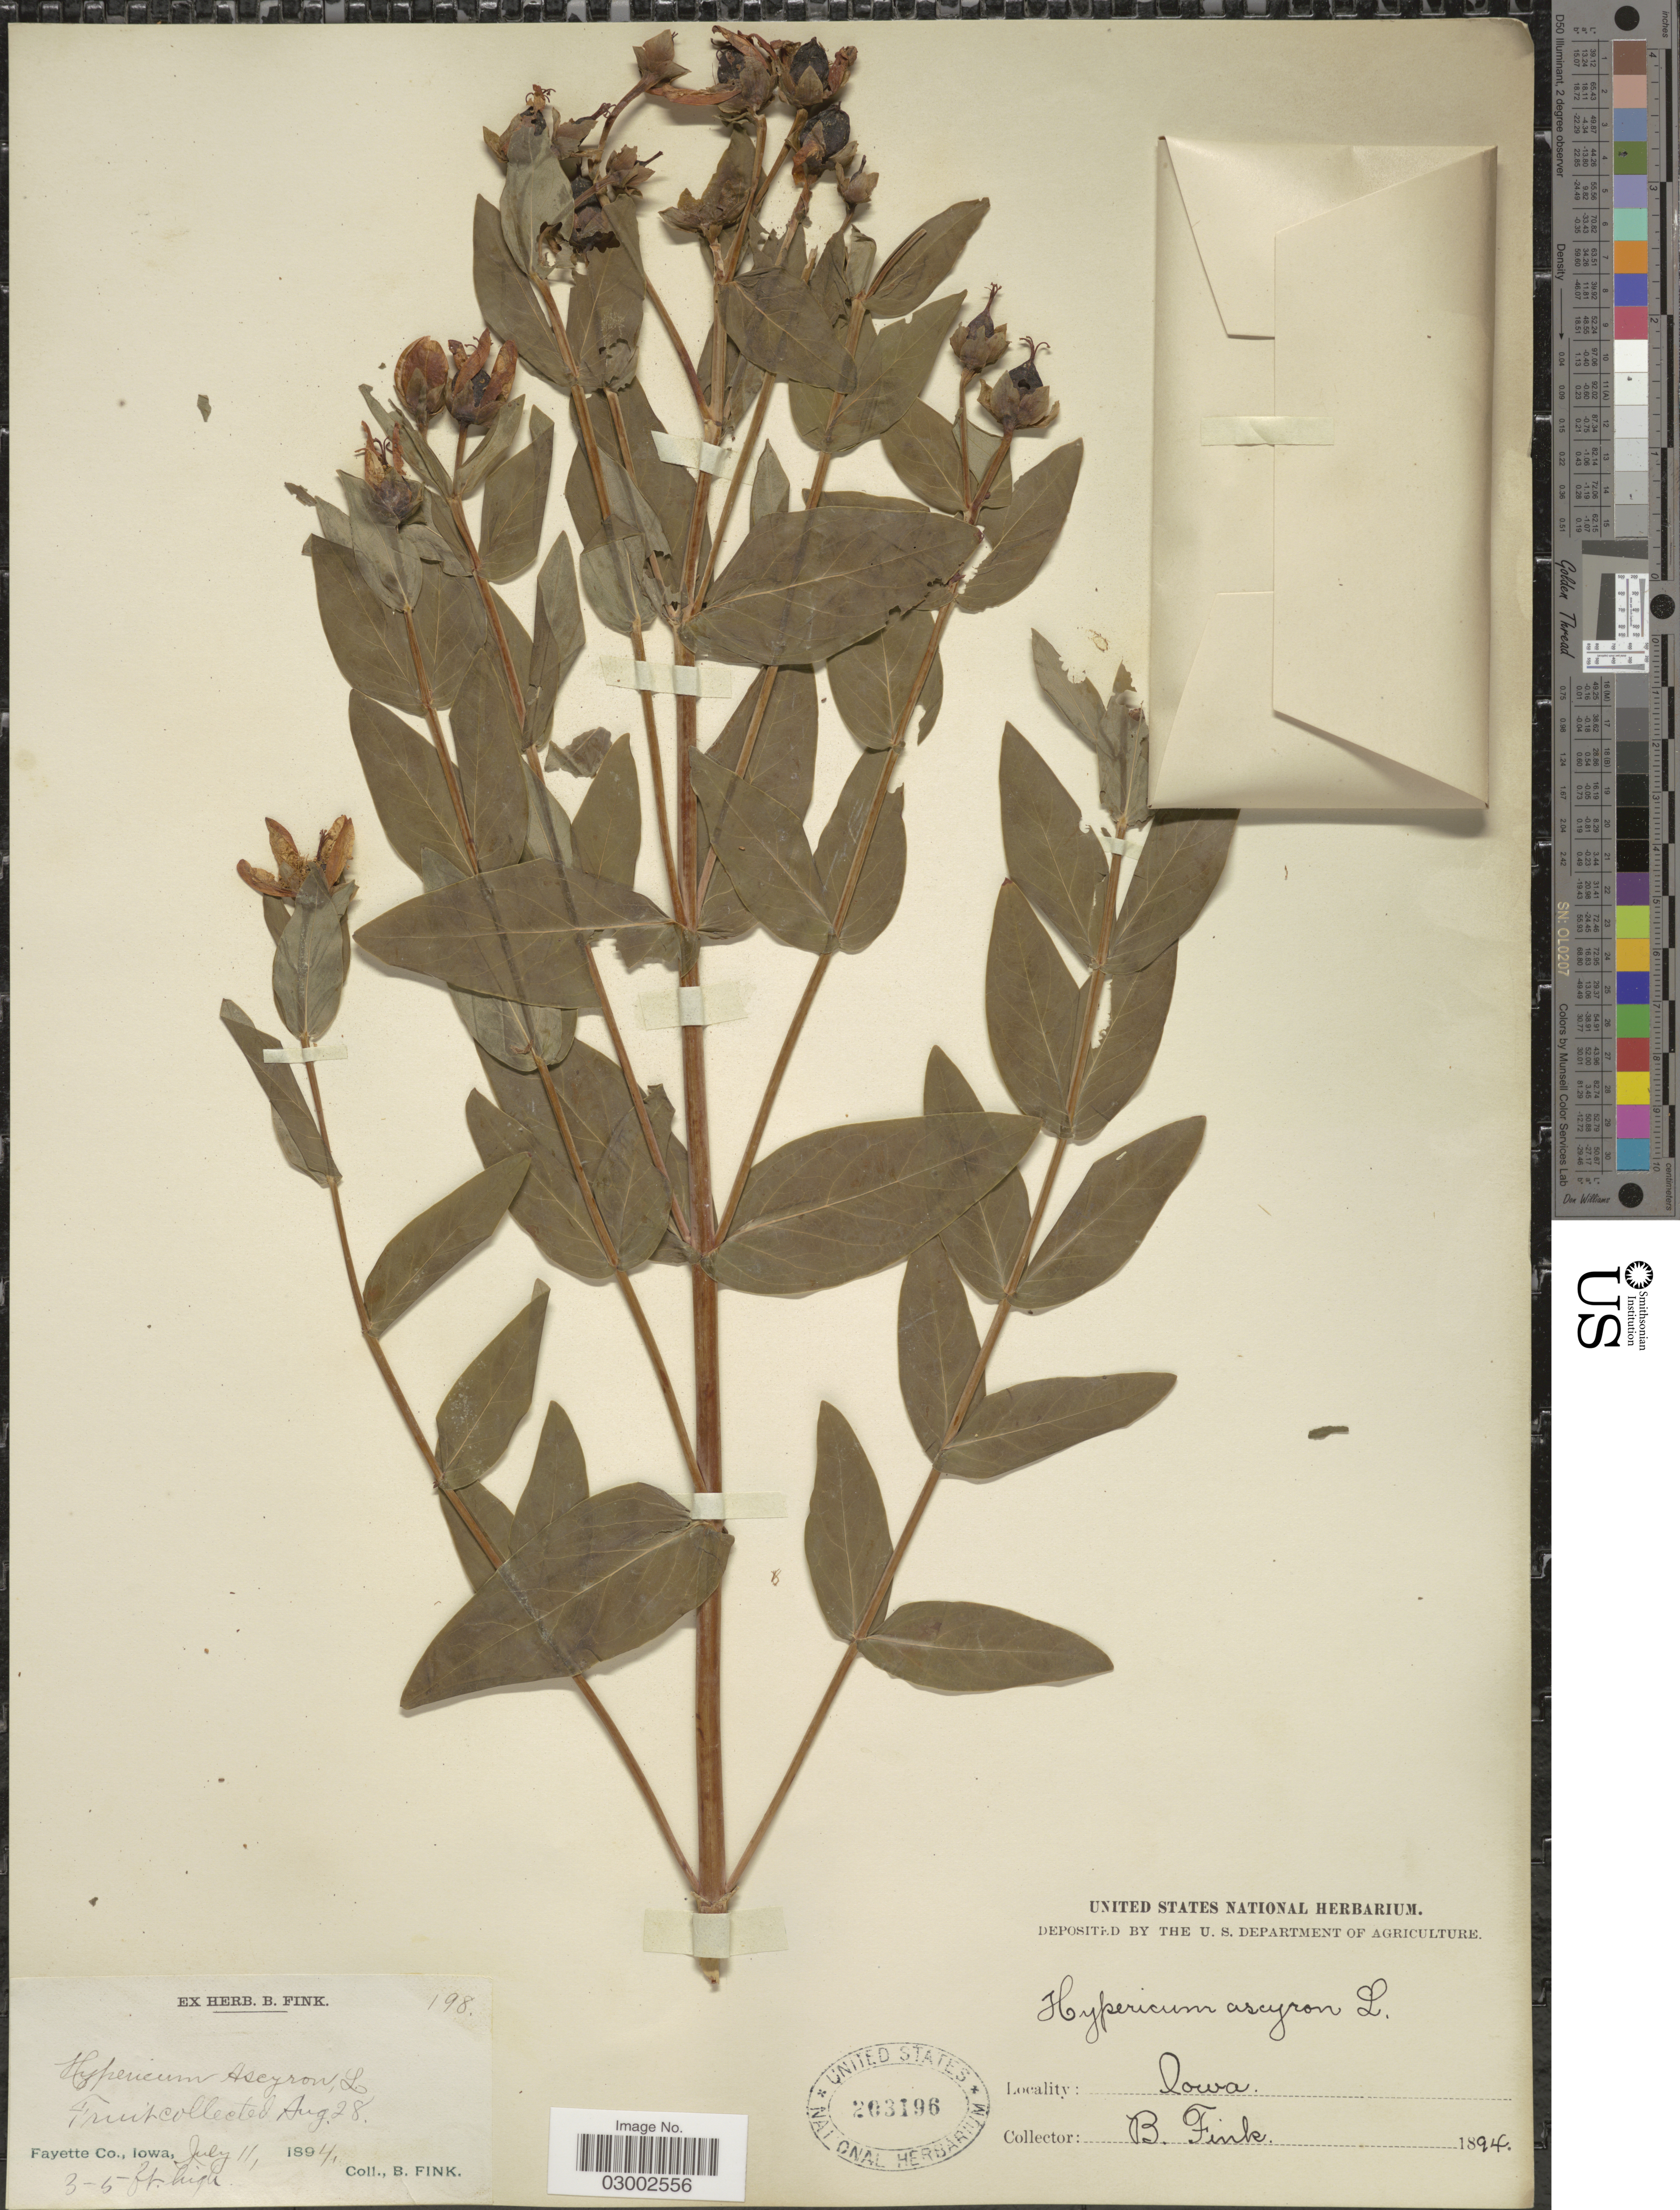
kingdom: Plantae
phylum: Tracheophyta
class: Magnoliopsida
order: Malpighiales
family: Hypericaceae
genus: Hypericum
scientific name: Hypericum ascyron subsp. pyramidatum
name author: (Aiton) N. Robson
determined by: Strong, Mark T., (BOT), Smithsonian Institution - National Museum of Natural History (UNITED STATES)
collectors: B. Fink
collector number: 198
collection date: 1894-07-11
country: United States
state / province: Iowa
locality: Fayette Co.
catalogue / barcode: US 203196